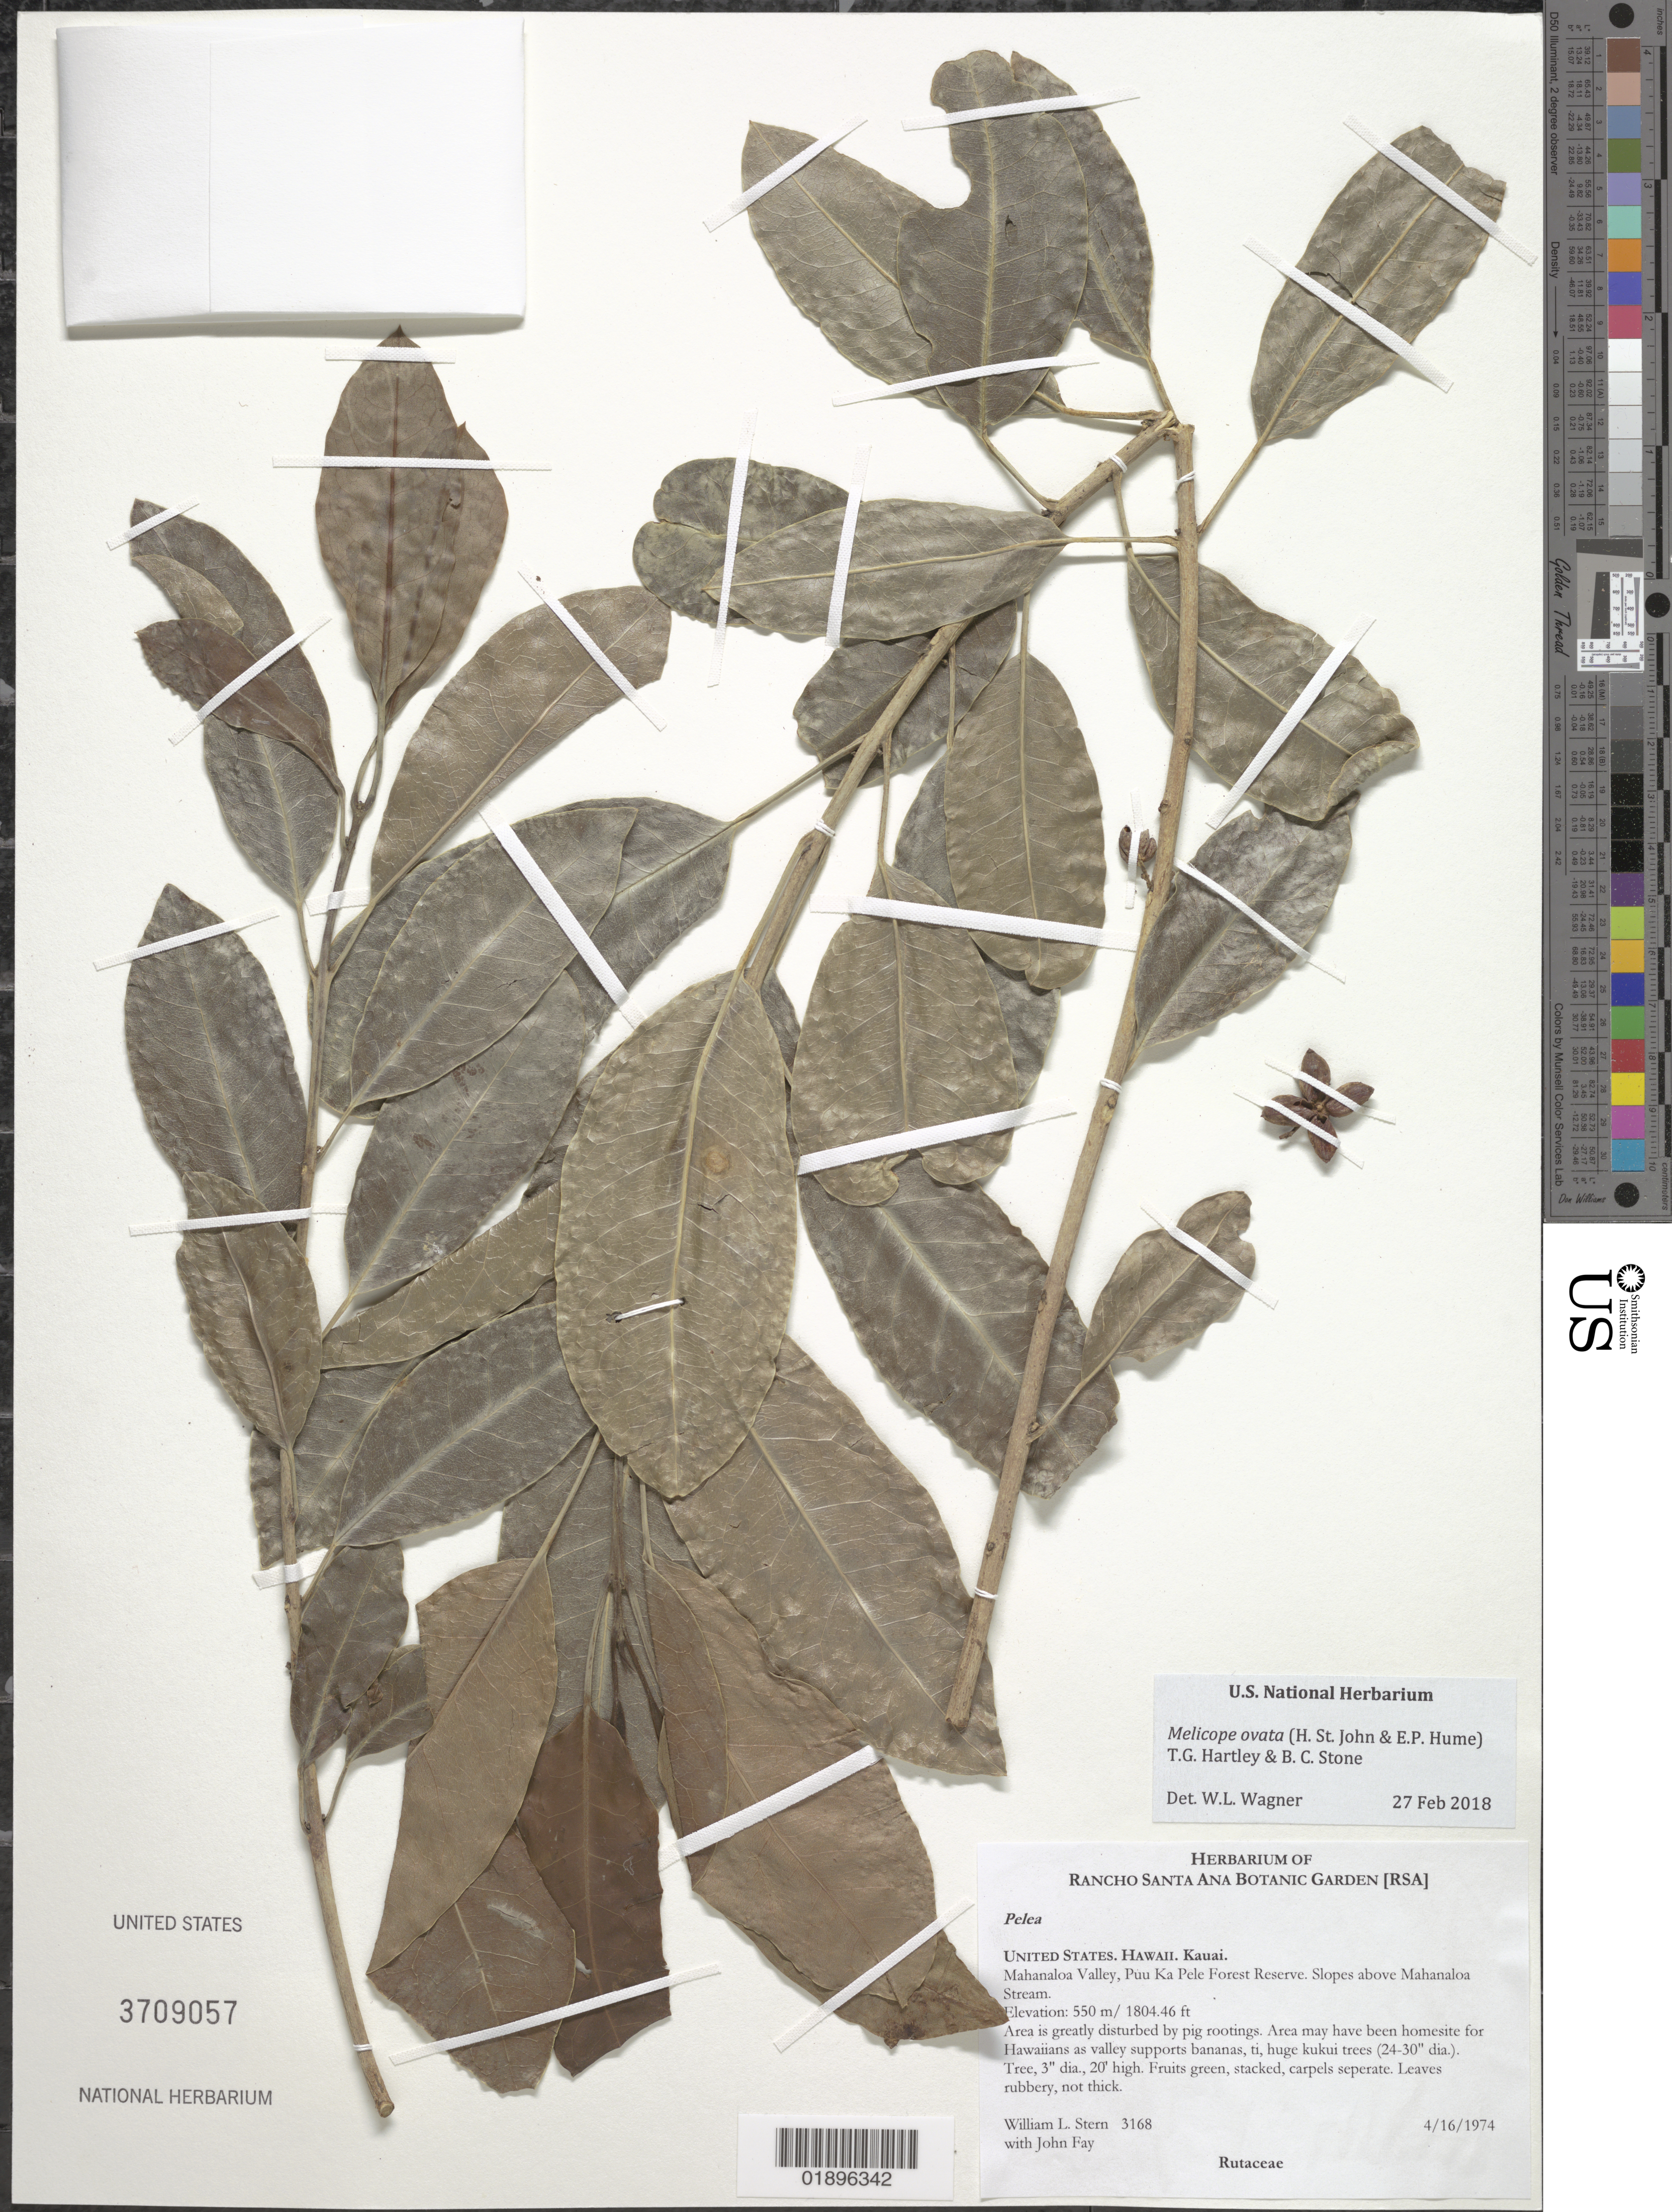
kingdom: Plantae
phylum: Tracheophyta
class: Magnoliopsida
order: Sapindales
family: Rutaceae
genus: Melicope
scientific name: Melicope ovata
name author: (H. St. John & E.P. Hume) T.G. Hartley & B.C. Stone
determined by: Wagner, W. L., (BOT), Smithsonian Institution - National Museum of Natural History (UNITED STATES)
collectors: W. L. Stern & J. Fay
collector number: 3168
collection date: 1974-04-16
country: United States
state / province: Hawaii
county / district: Kauai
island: Kaua'i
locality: Mahanaloa Valley, Pu'u Ka Pele Forest Reserve, slopes above Mahanaloa Stream.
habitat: Area is greatly disturbed by pig rootings. Areas may have been homesite for Hawaiians.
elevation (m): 550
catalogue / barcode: US 3709057